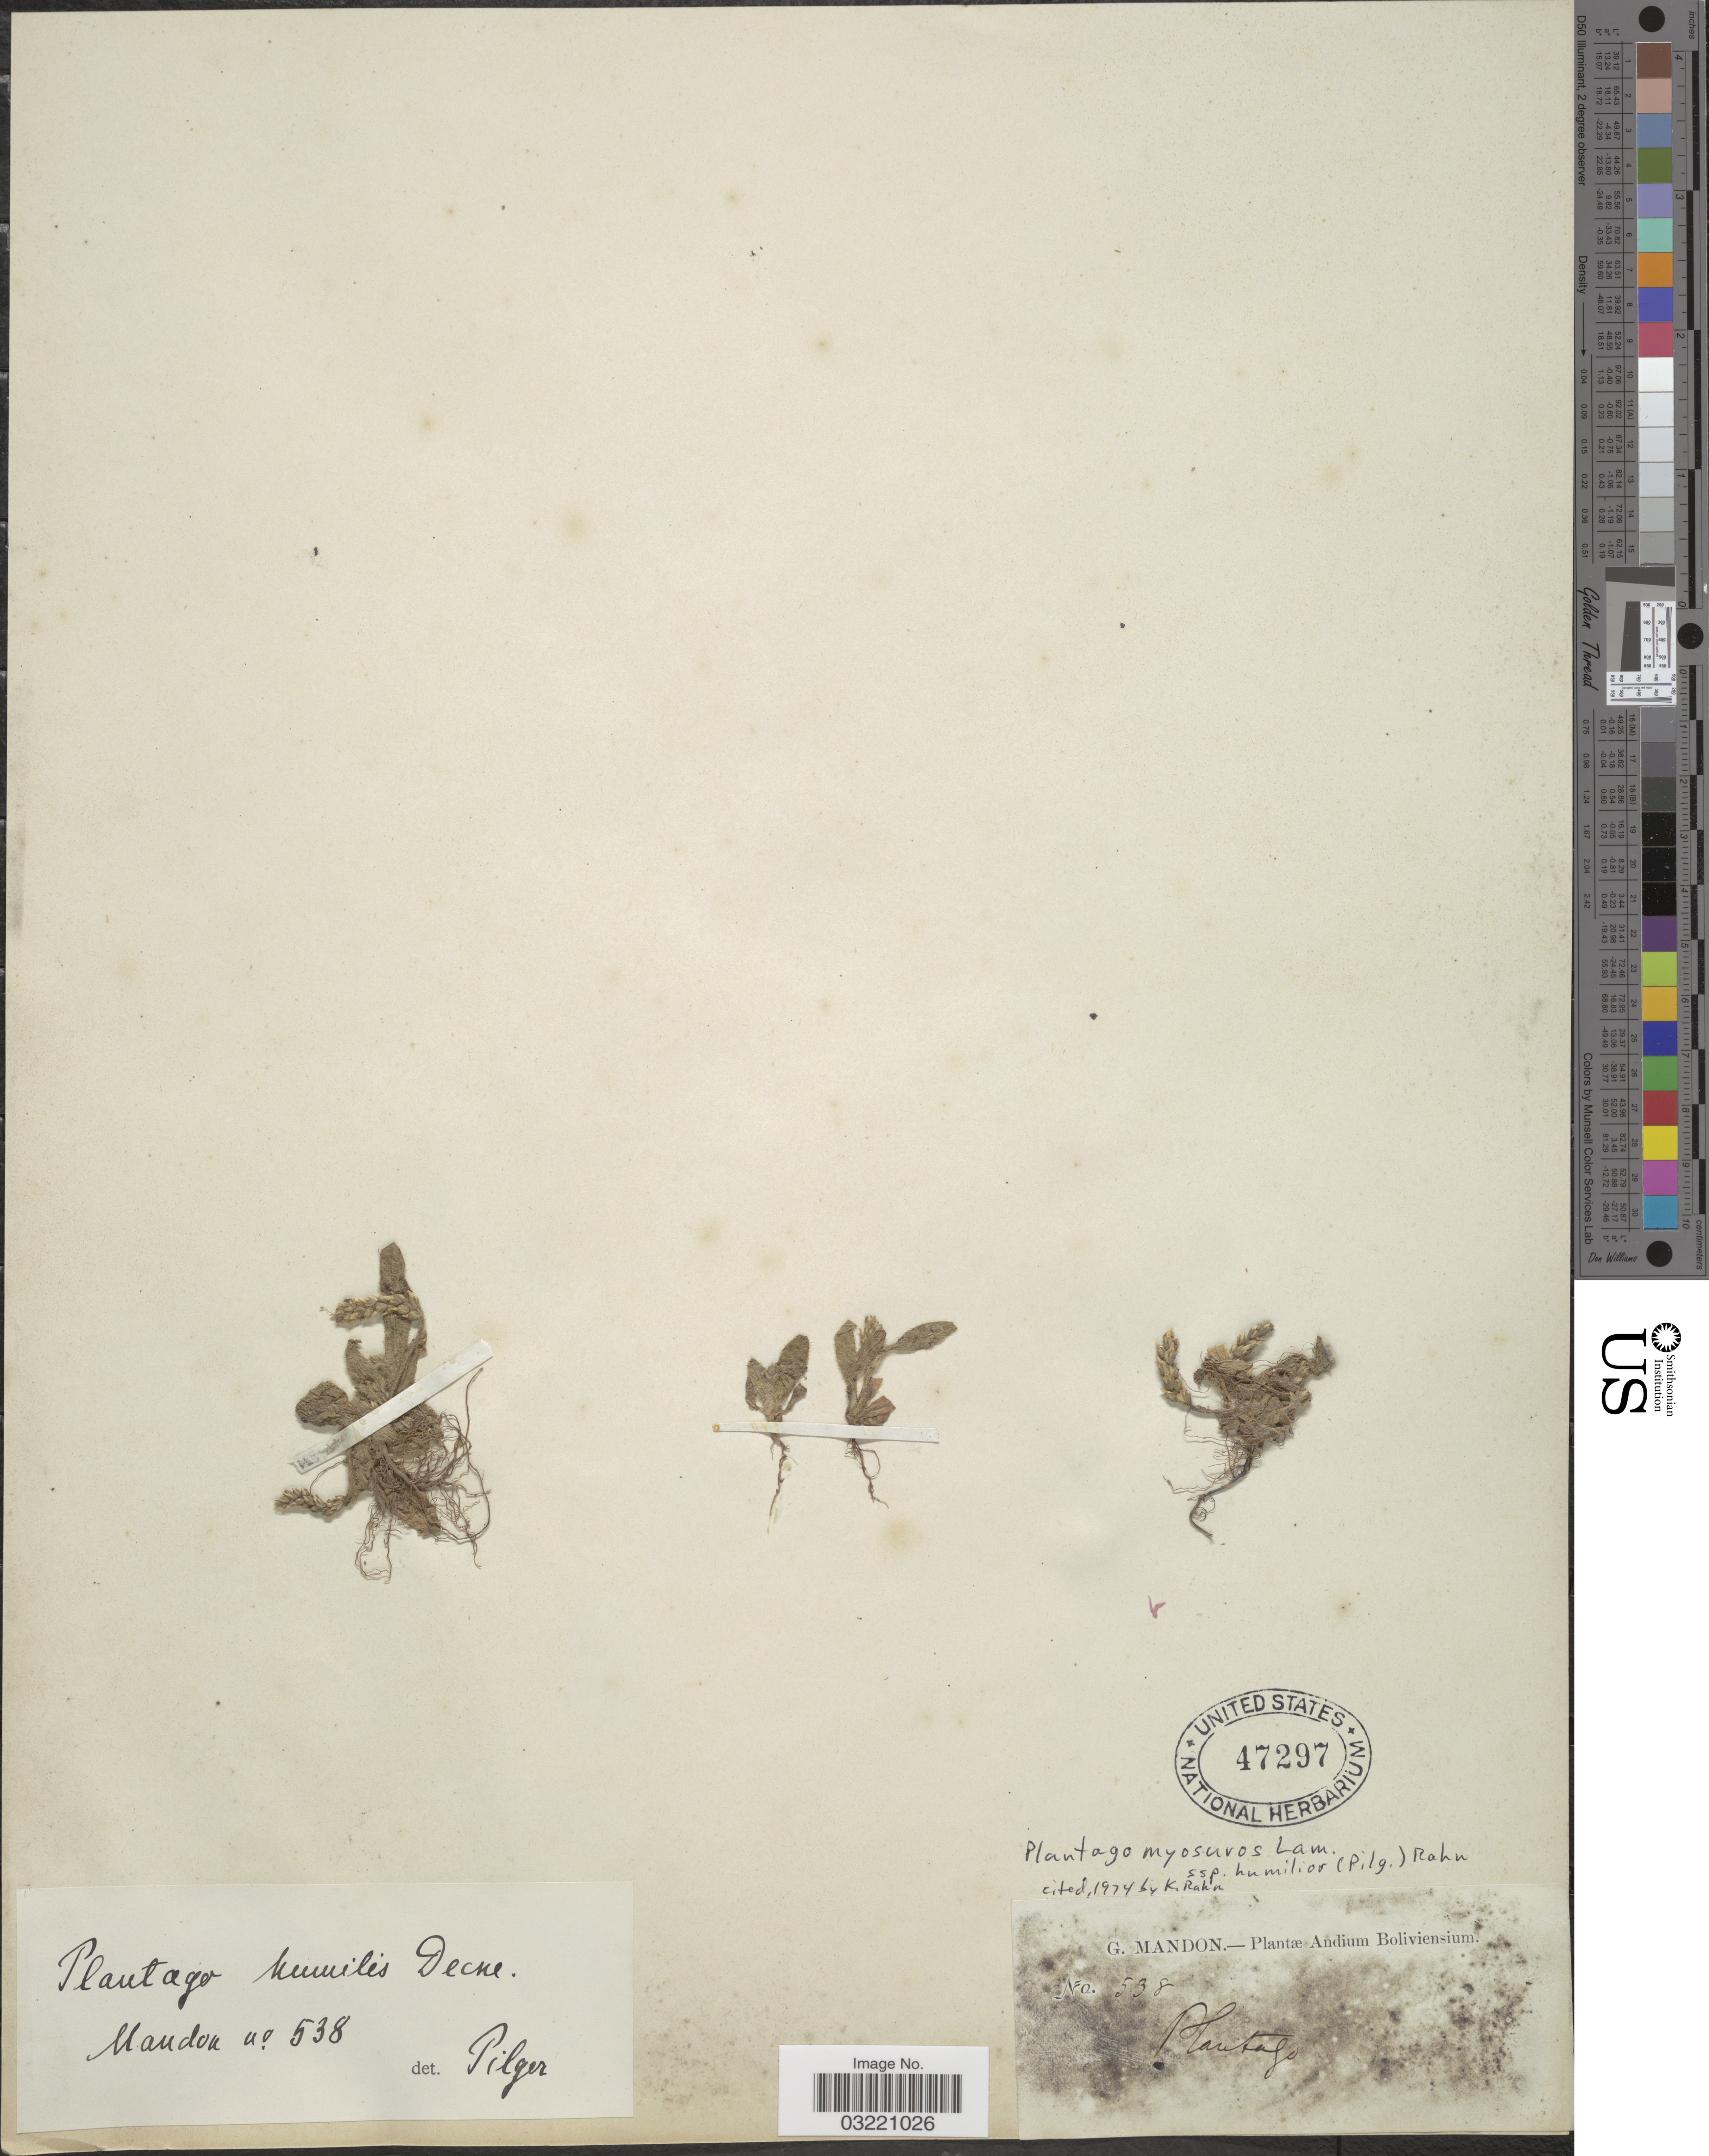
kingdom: Plantae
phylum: Tracheophyta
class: Magnoliopsida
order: Lamiales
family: Plantaginaceae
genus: Plantago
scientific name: Plantago myosuros subsp. humilior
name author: (Pilg.) Rahn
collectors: G. Mandon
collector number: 538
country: Bolivia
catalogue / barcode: US 47297